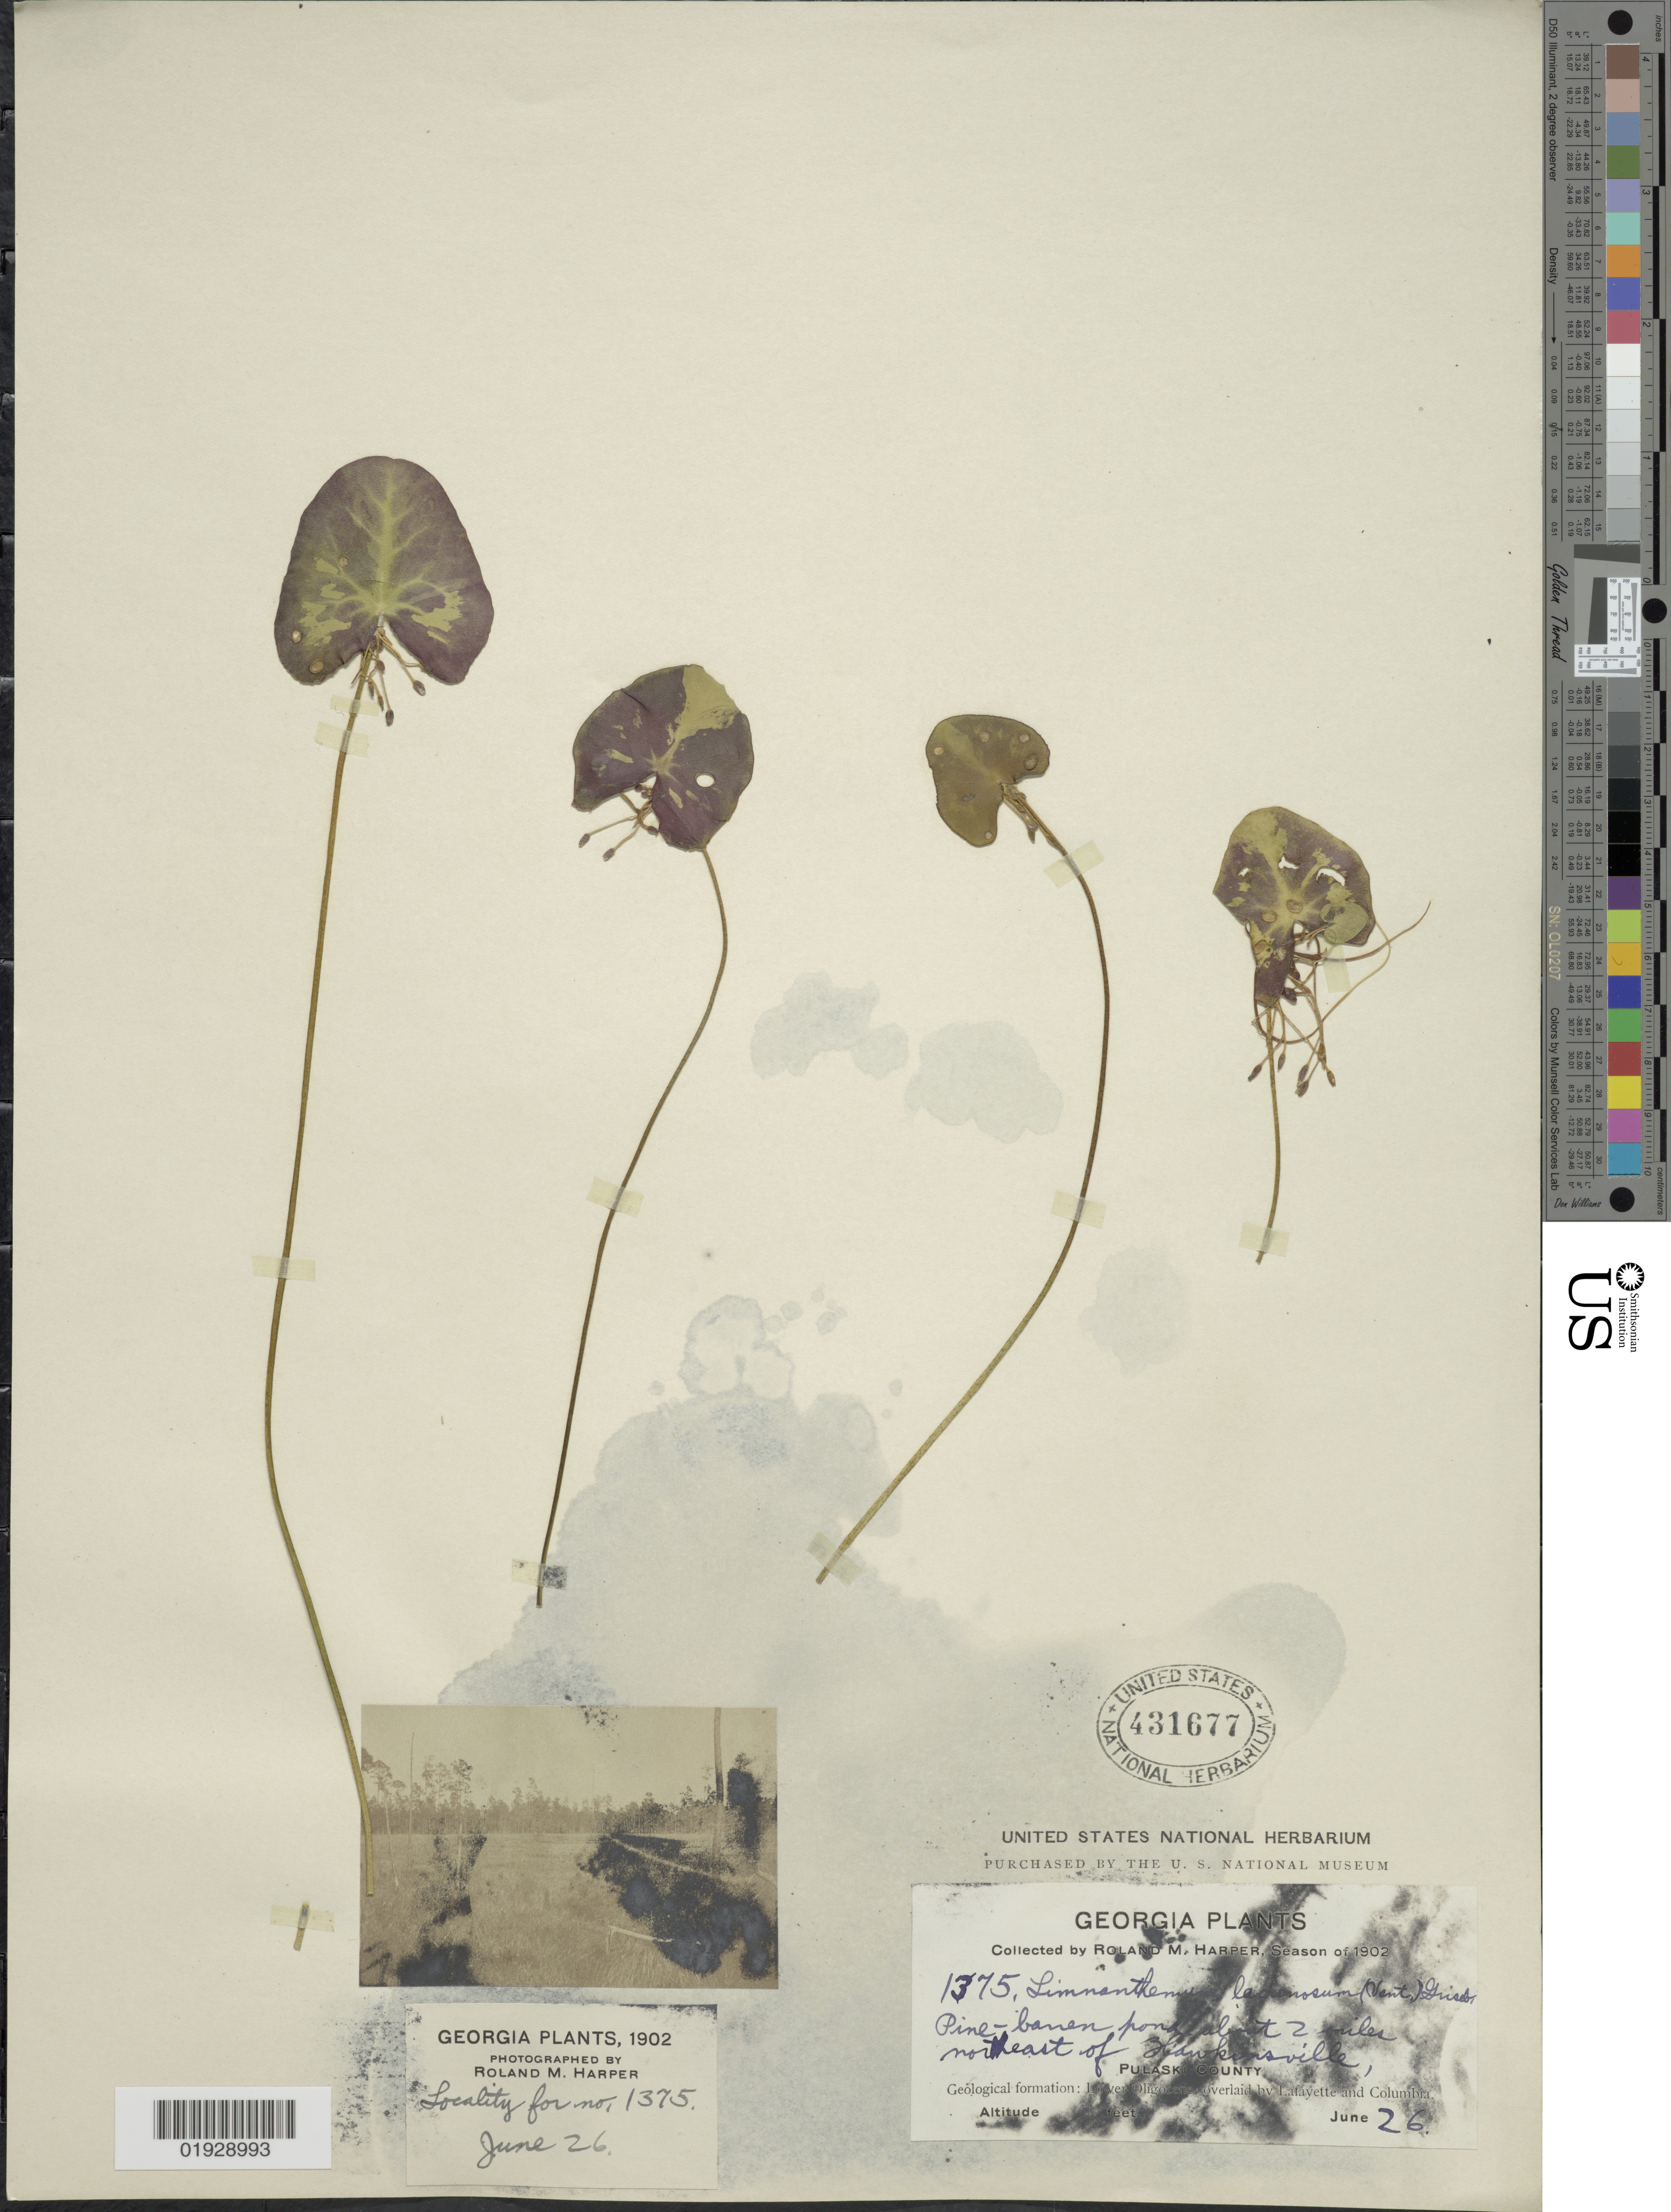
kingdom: Plantae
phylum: Tracheophyta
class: Magnoliopsida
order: Asterales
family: Menyanthaceae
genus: Nymphoides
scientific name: Nymphoides lacunosum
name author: Fernald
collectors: R. M. Harper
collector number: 1375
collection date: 1902-06-26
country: United States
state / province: Georgia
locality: Pine-barren pond about 2 miles northeast of Hawkinsville, Pulaski County. Lower Oligocene, overlaid by Lafayette and Columbia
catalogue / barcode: US 431677